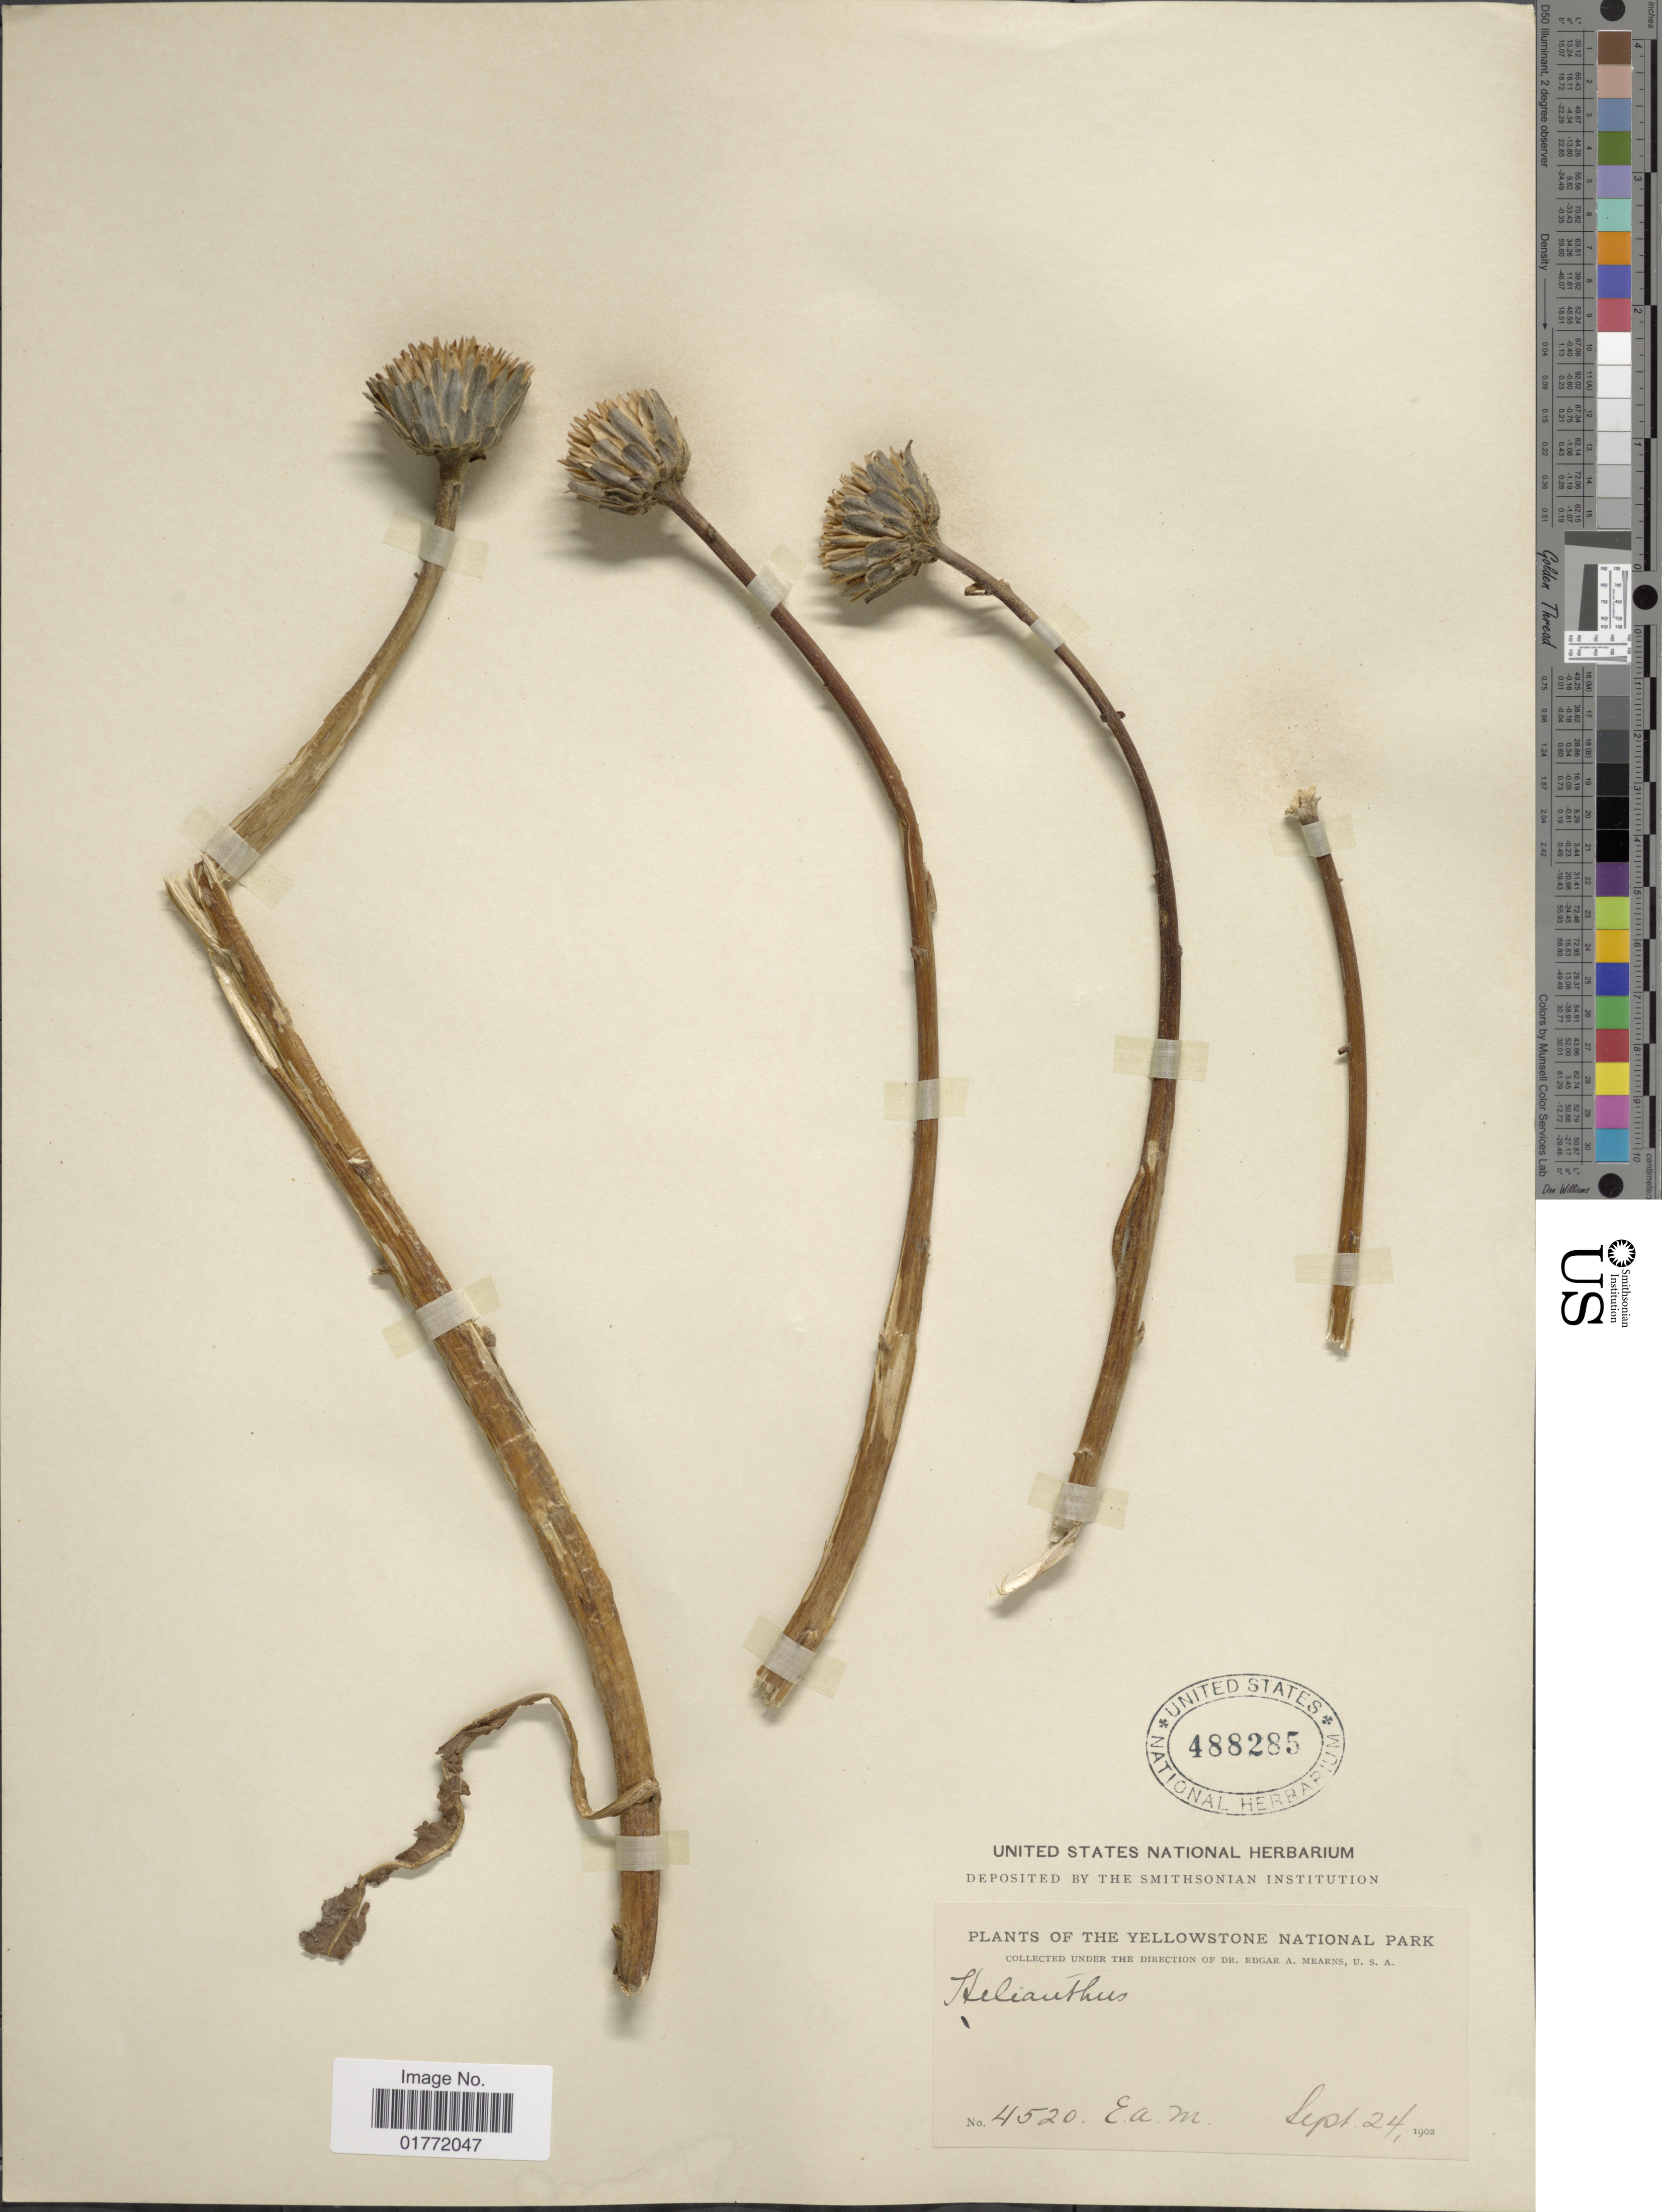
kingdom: Plantae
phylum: Tracheophyta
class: Magnoliopsida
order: Asterales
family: Asteraceae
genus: Helianthus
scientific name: Helianthus sp.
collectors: E. A. Mearns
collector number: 4520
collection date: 1902-09-24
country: United States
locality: The Yellowstone National Park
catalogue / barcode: US 488285